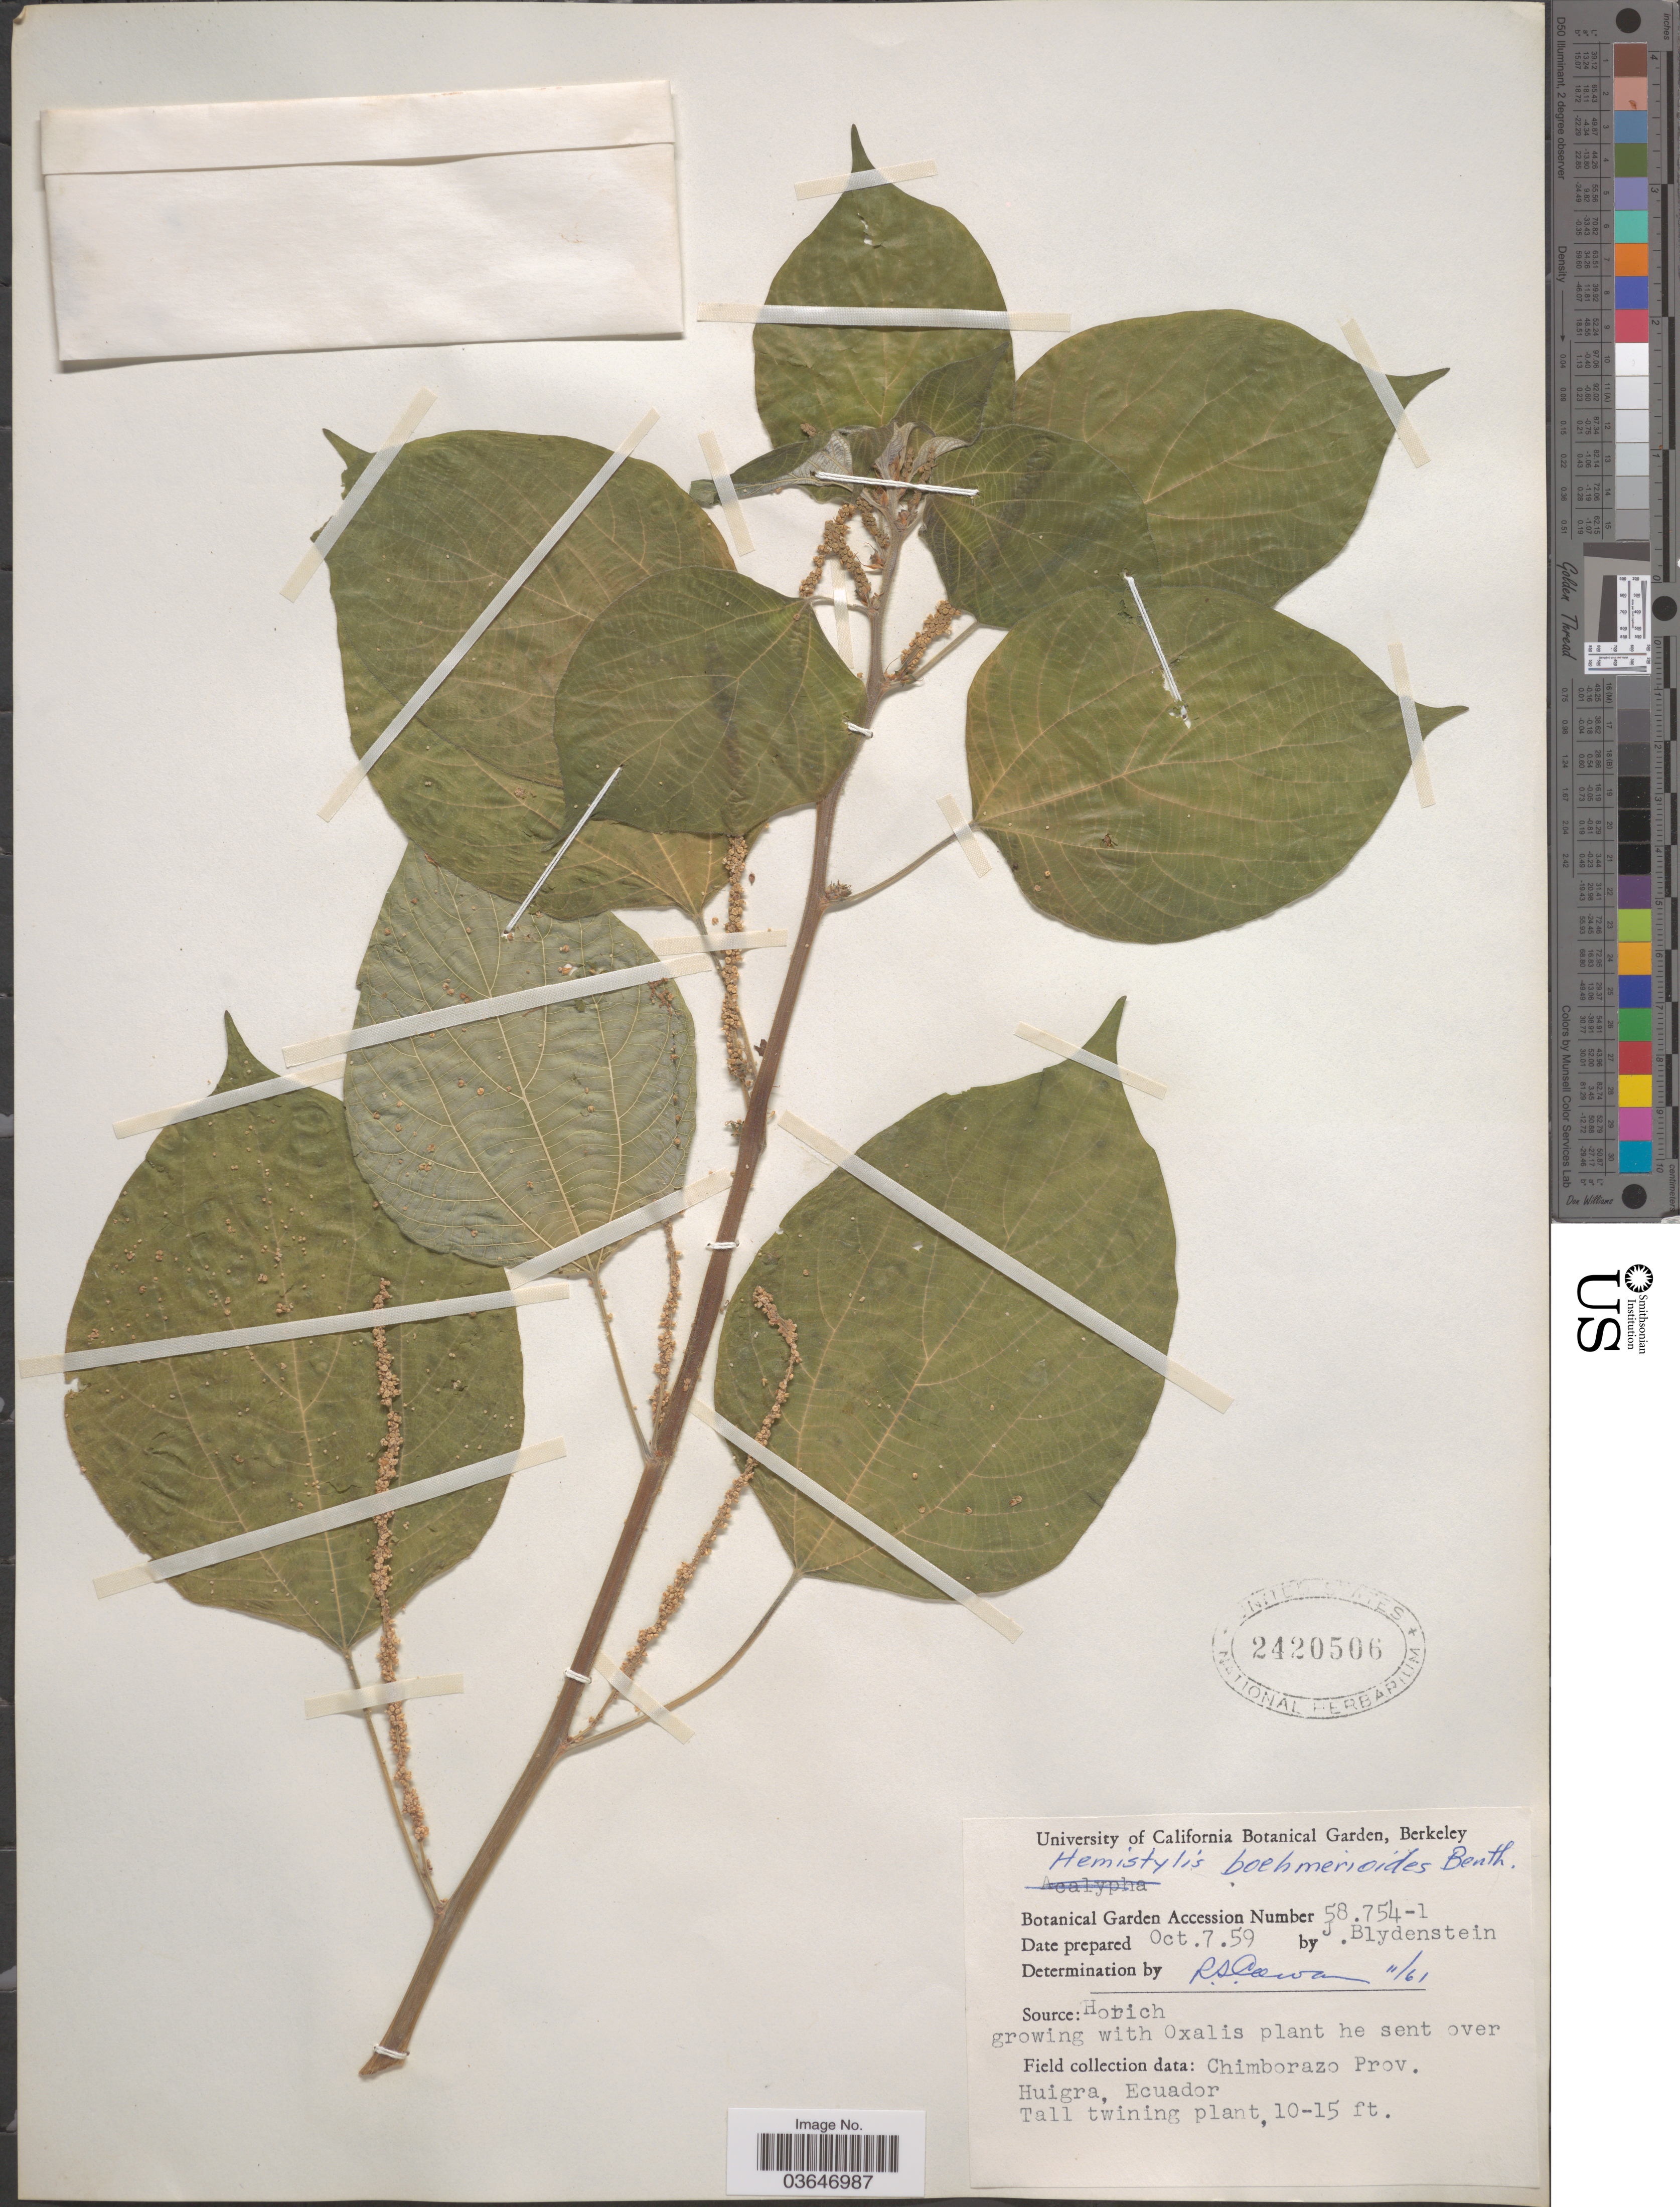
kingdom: Plantae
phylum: Tracheophyta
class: Magnoliopsida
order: Rosales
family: Urticaceae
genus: Hemistylus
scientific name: Hemistylus boehmerioides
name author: Benth.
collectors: J. Blydenstein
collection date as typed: Transcribed d/m/y: 7/10/59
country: United States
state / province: California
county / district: Alameda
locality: University of California Botanical Garden, Berkeley.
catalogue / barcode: US 2420506